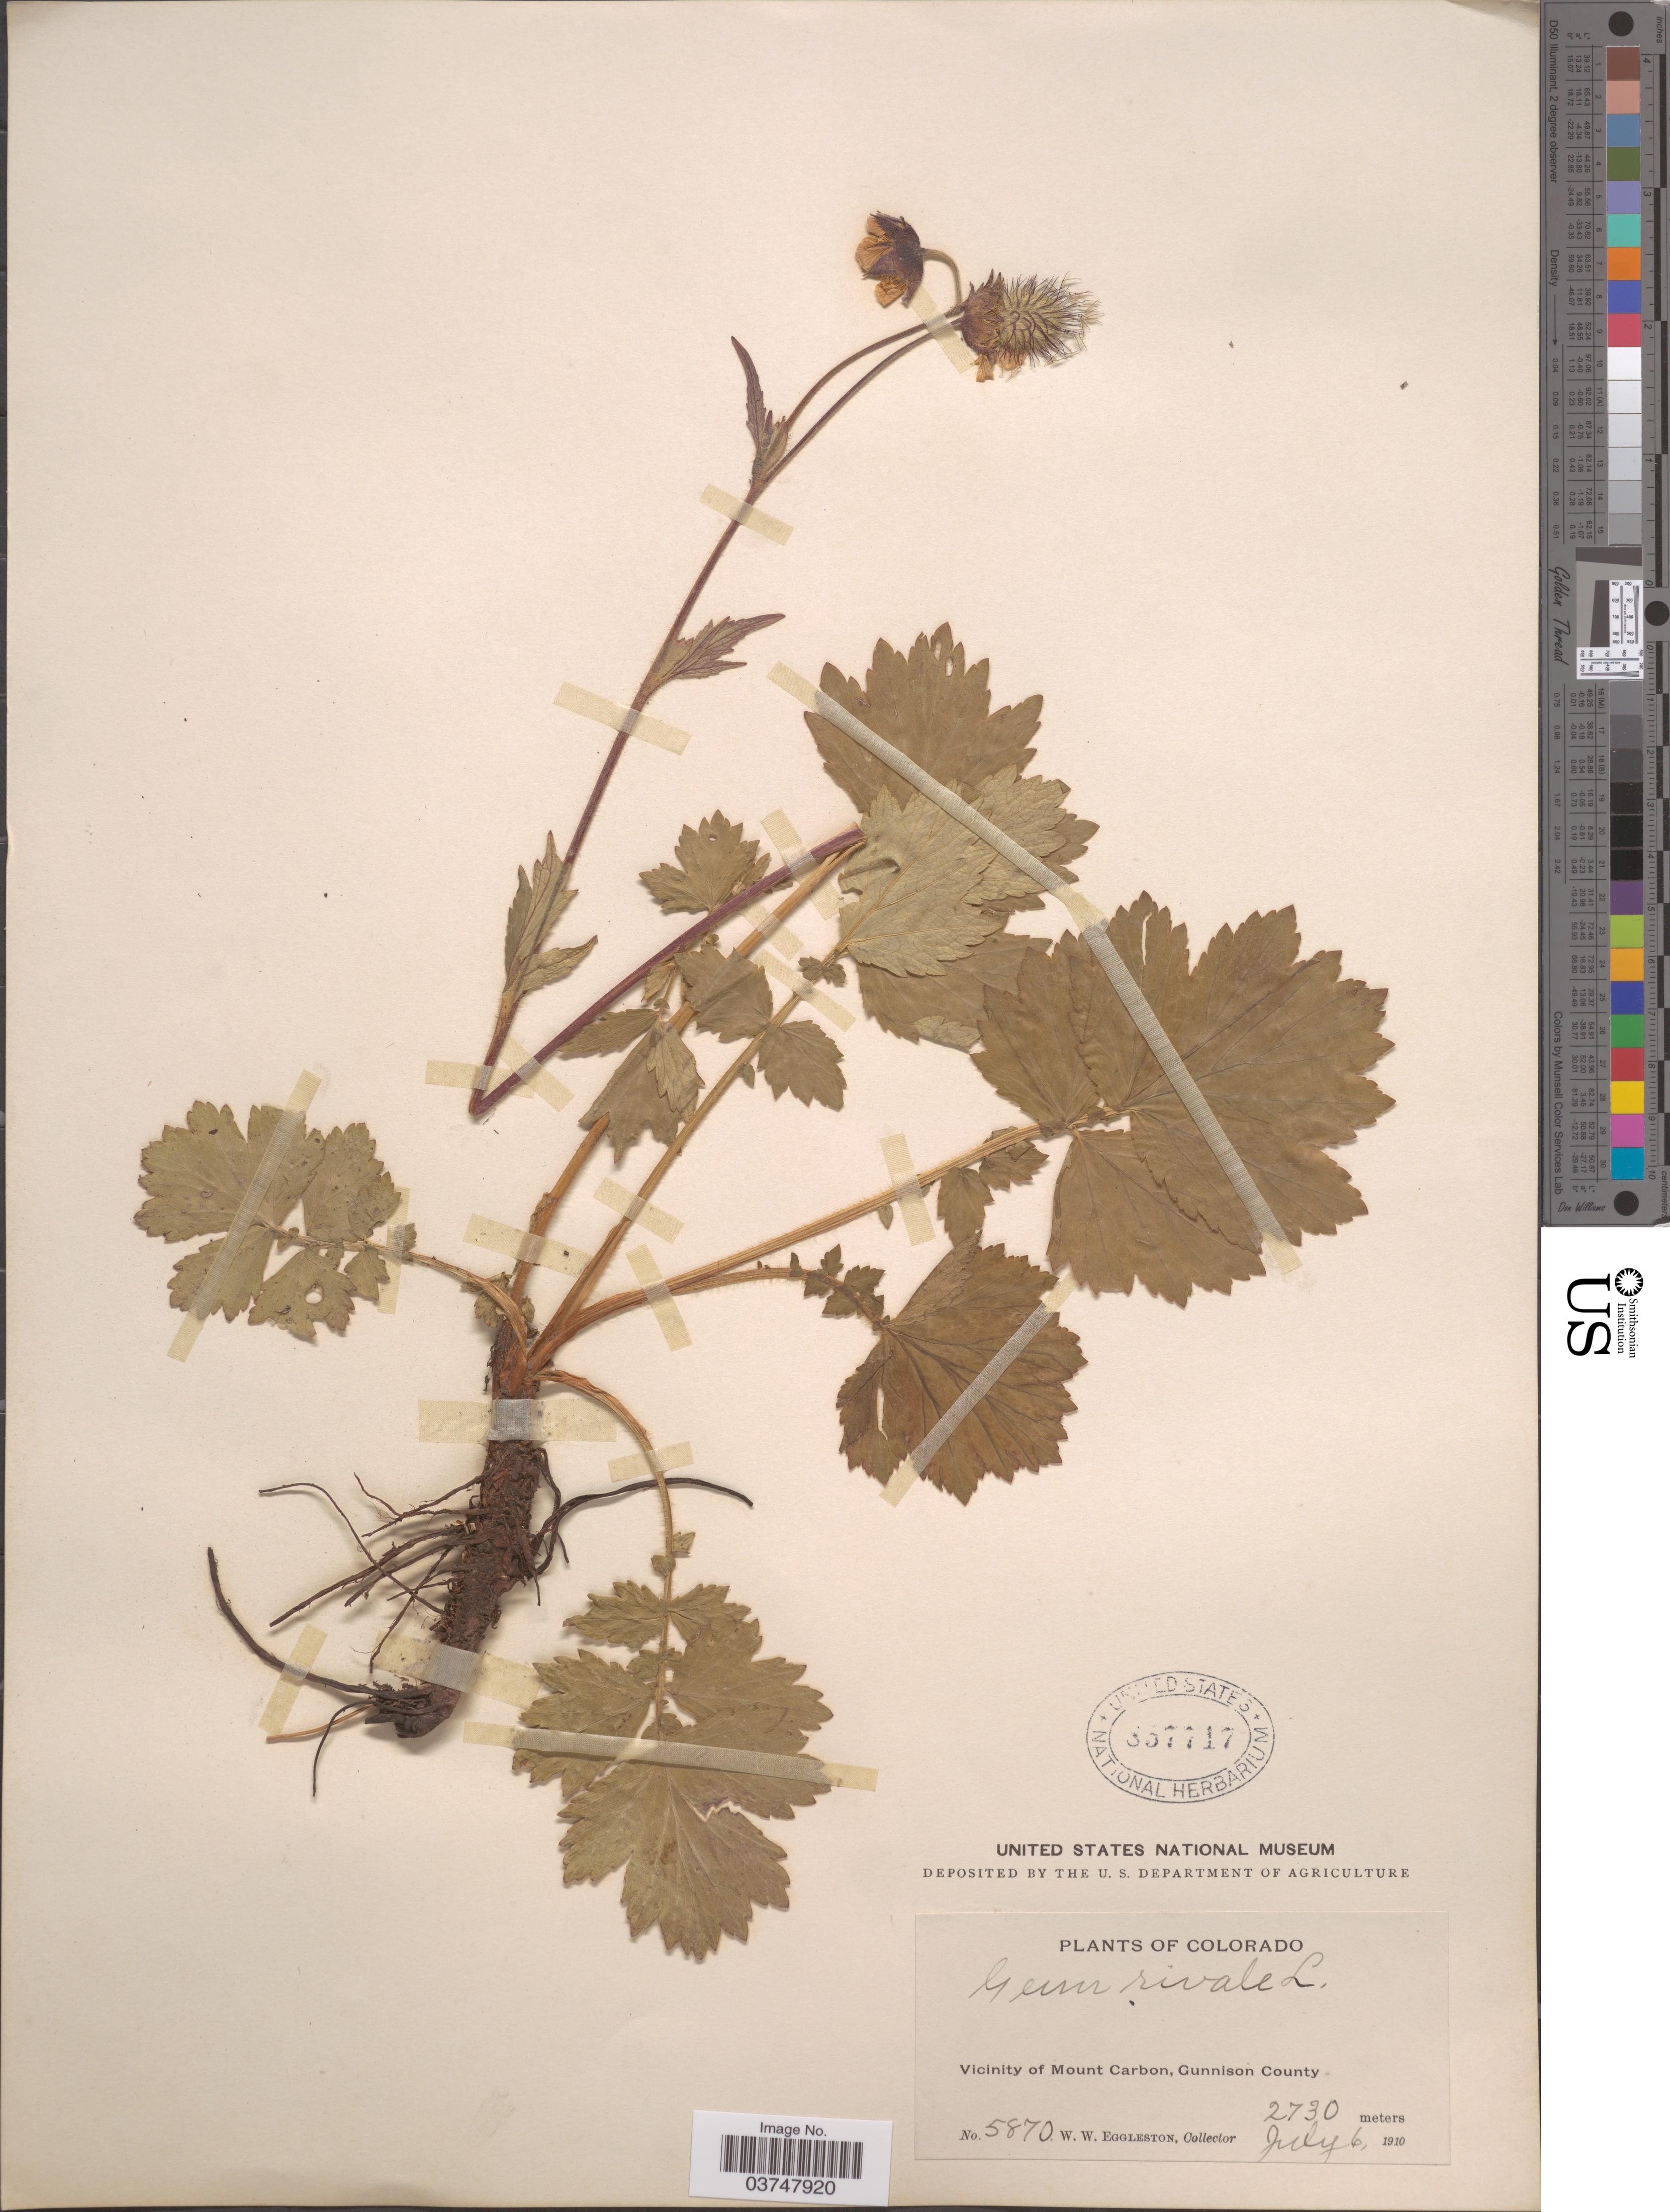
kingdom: Plantae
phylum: Tracheophyta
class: Magnoliopsida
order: Rosales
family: Rosaceae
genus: Geum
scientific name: Geum rivale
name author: L.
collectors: W. W. Eggleston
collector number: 5870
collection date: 1910-07-06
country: United States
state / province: Colorado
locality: Vicinity of Mount Carbon, Gunnison County.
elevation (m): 2730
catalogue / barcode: US 857717